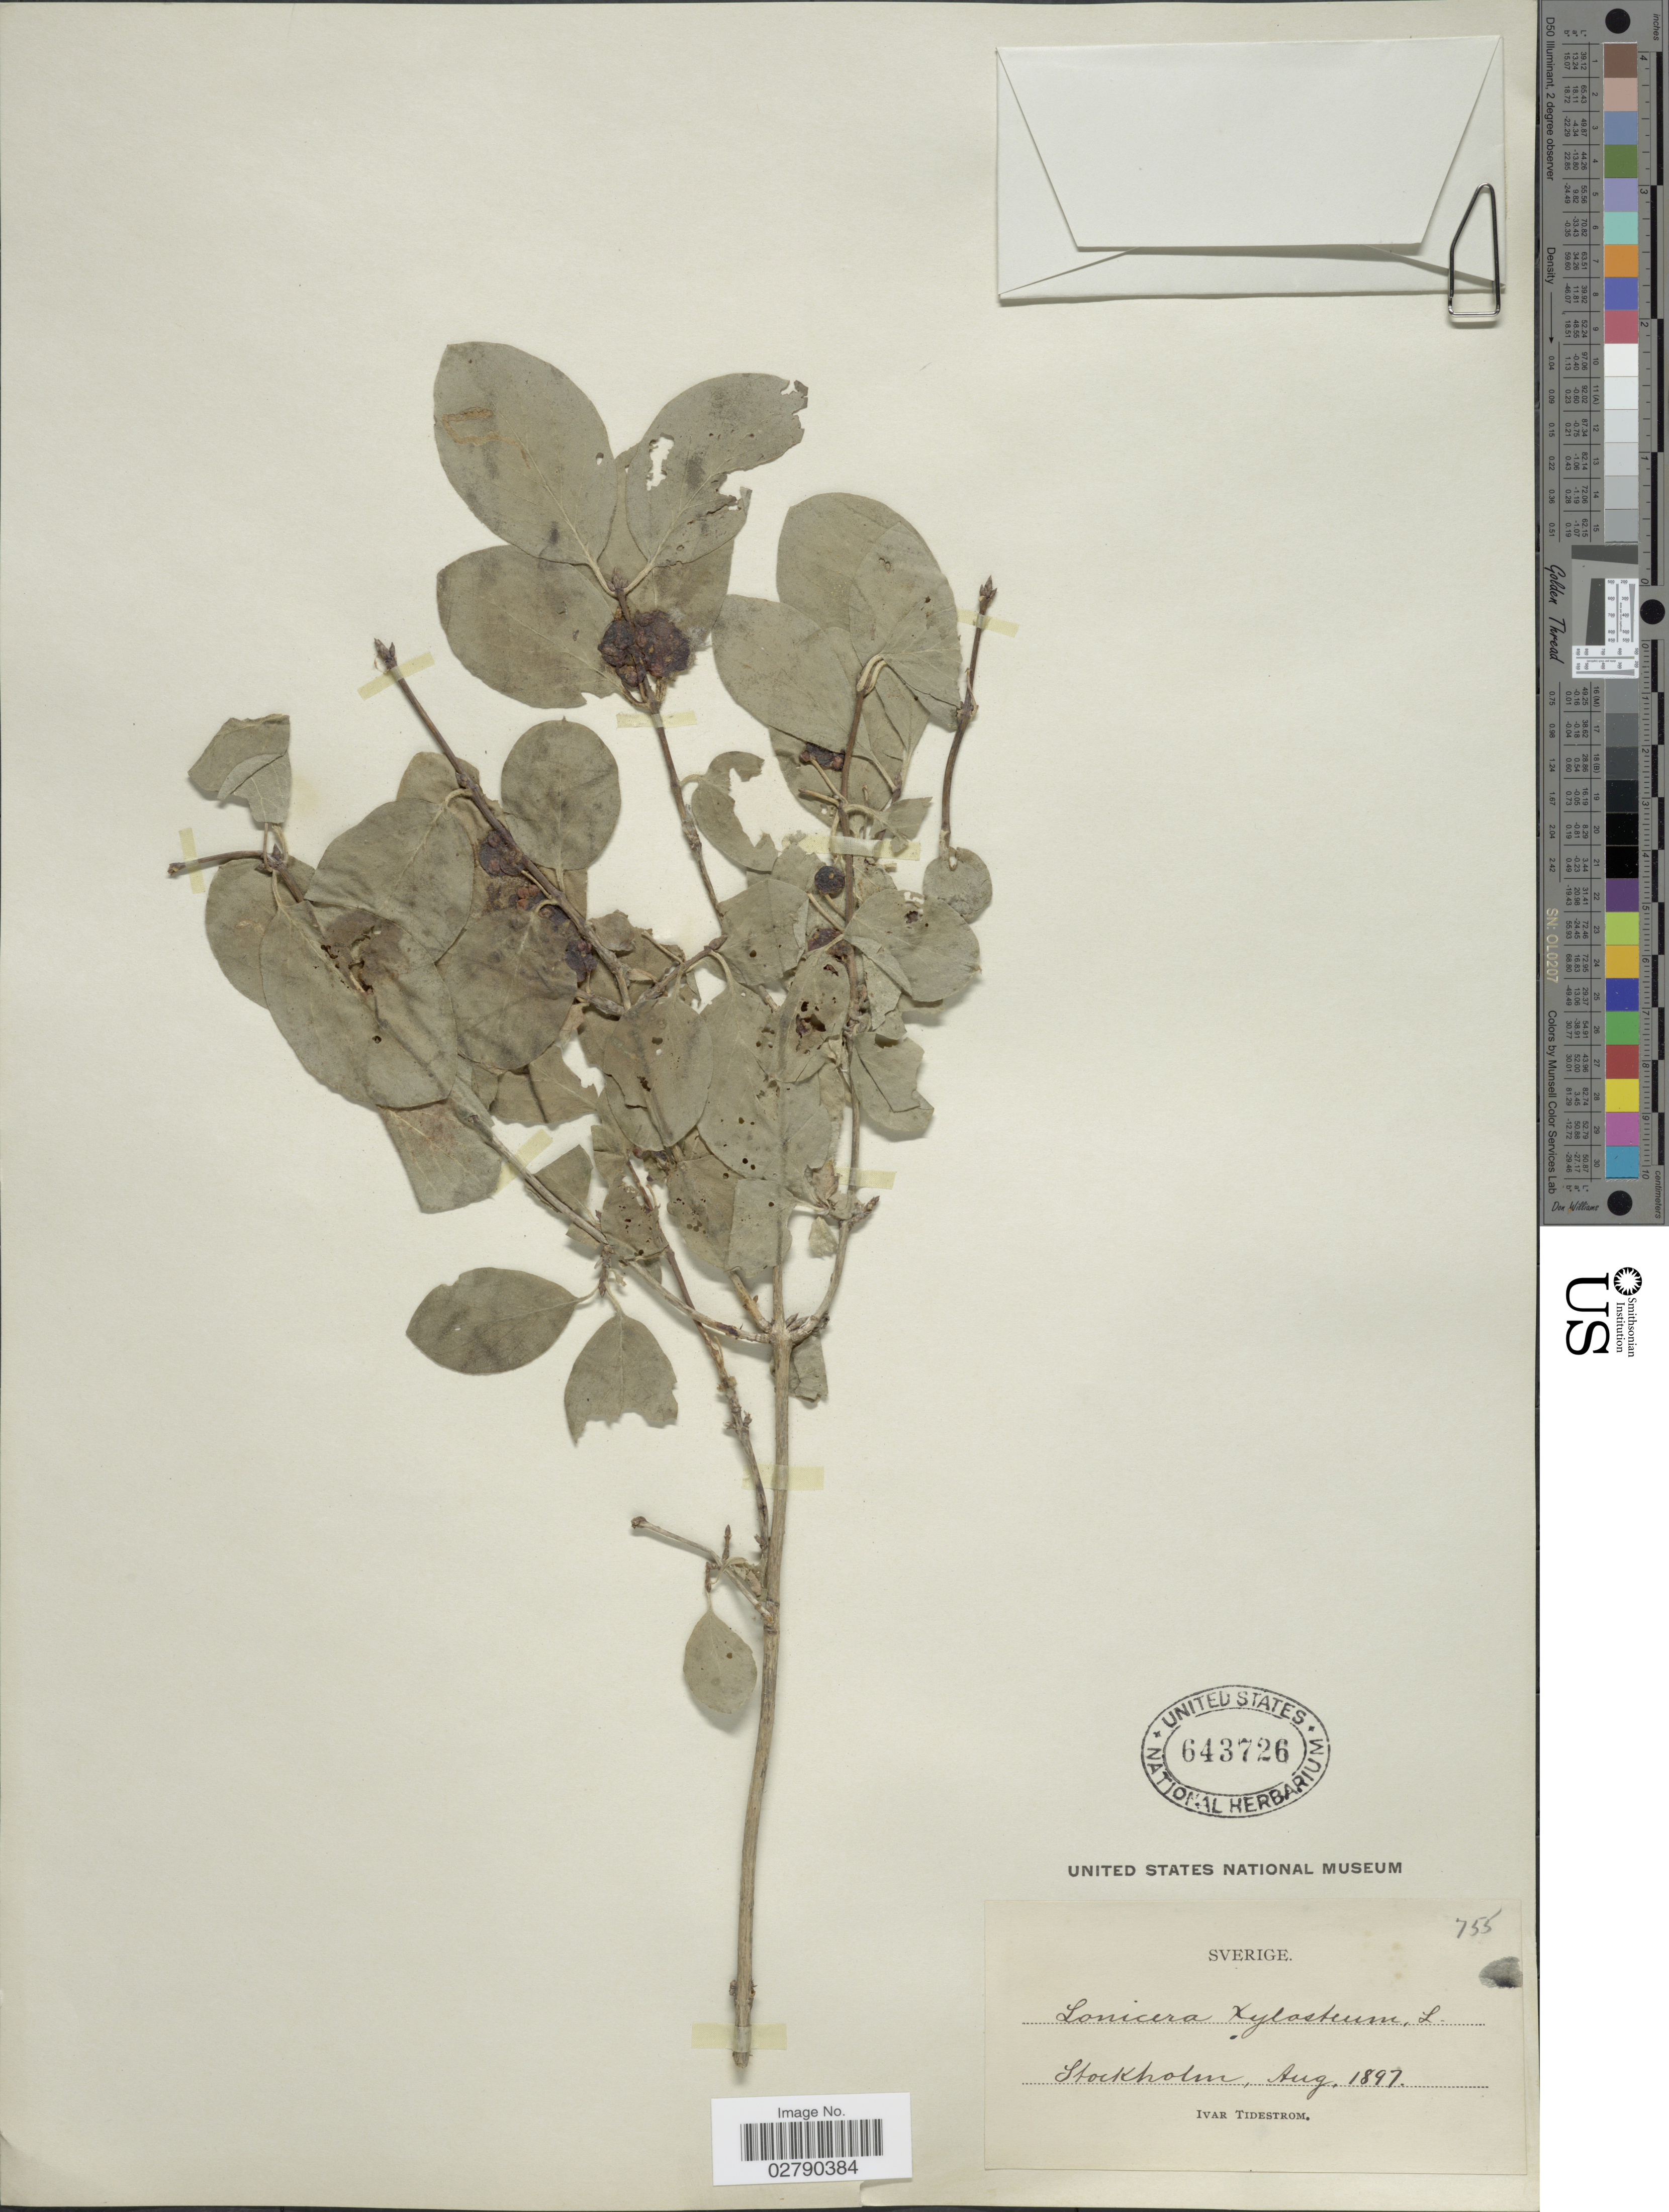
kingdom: Plantae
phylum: Tracheophyta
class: Magnoliopsida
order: Dipsacales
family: Caprifoliaceae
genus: Lonicera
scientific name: Lonicera xylosteum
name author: L.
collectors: I. F. Tidestrom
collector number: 755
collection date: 1897-08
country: Sweden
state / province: Stockholm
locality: Stockholm.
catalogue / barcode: US 643726